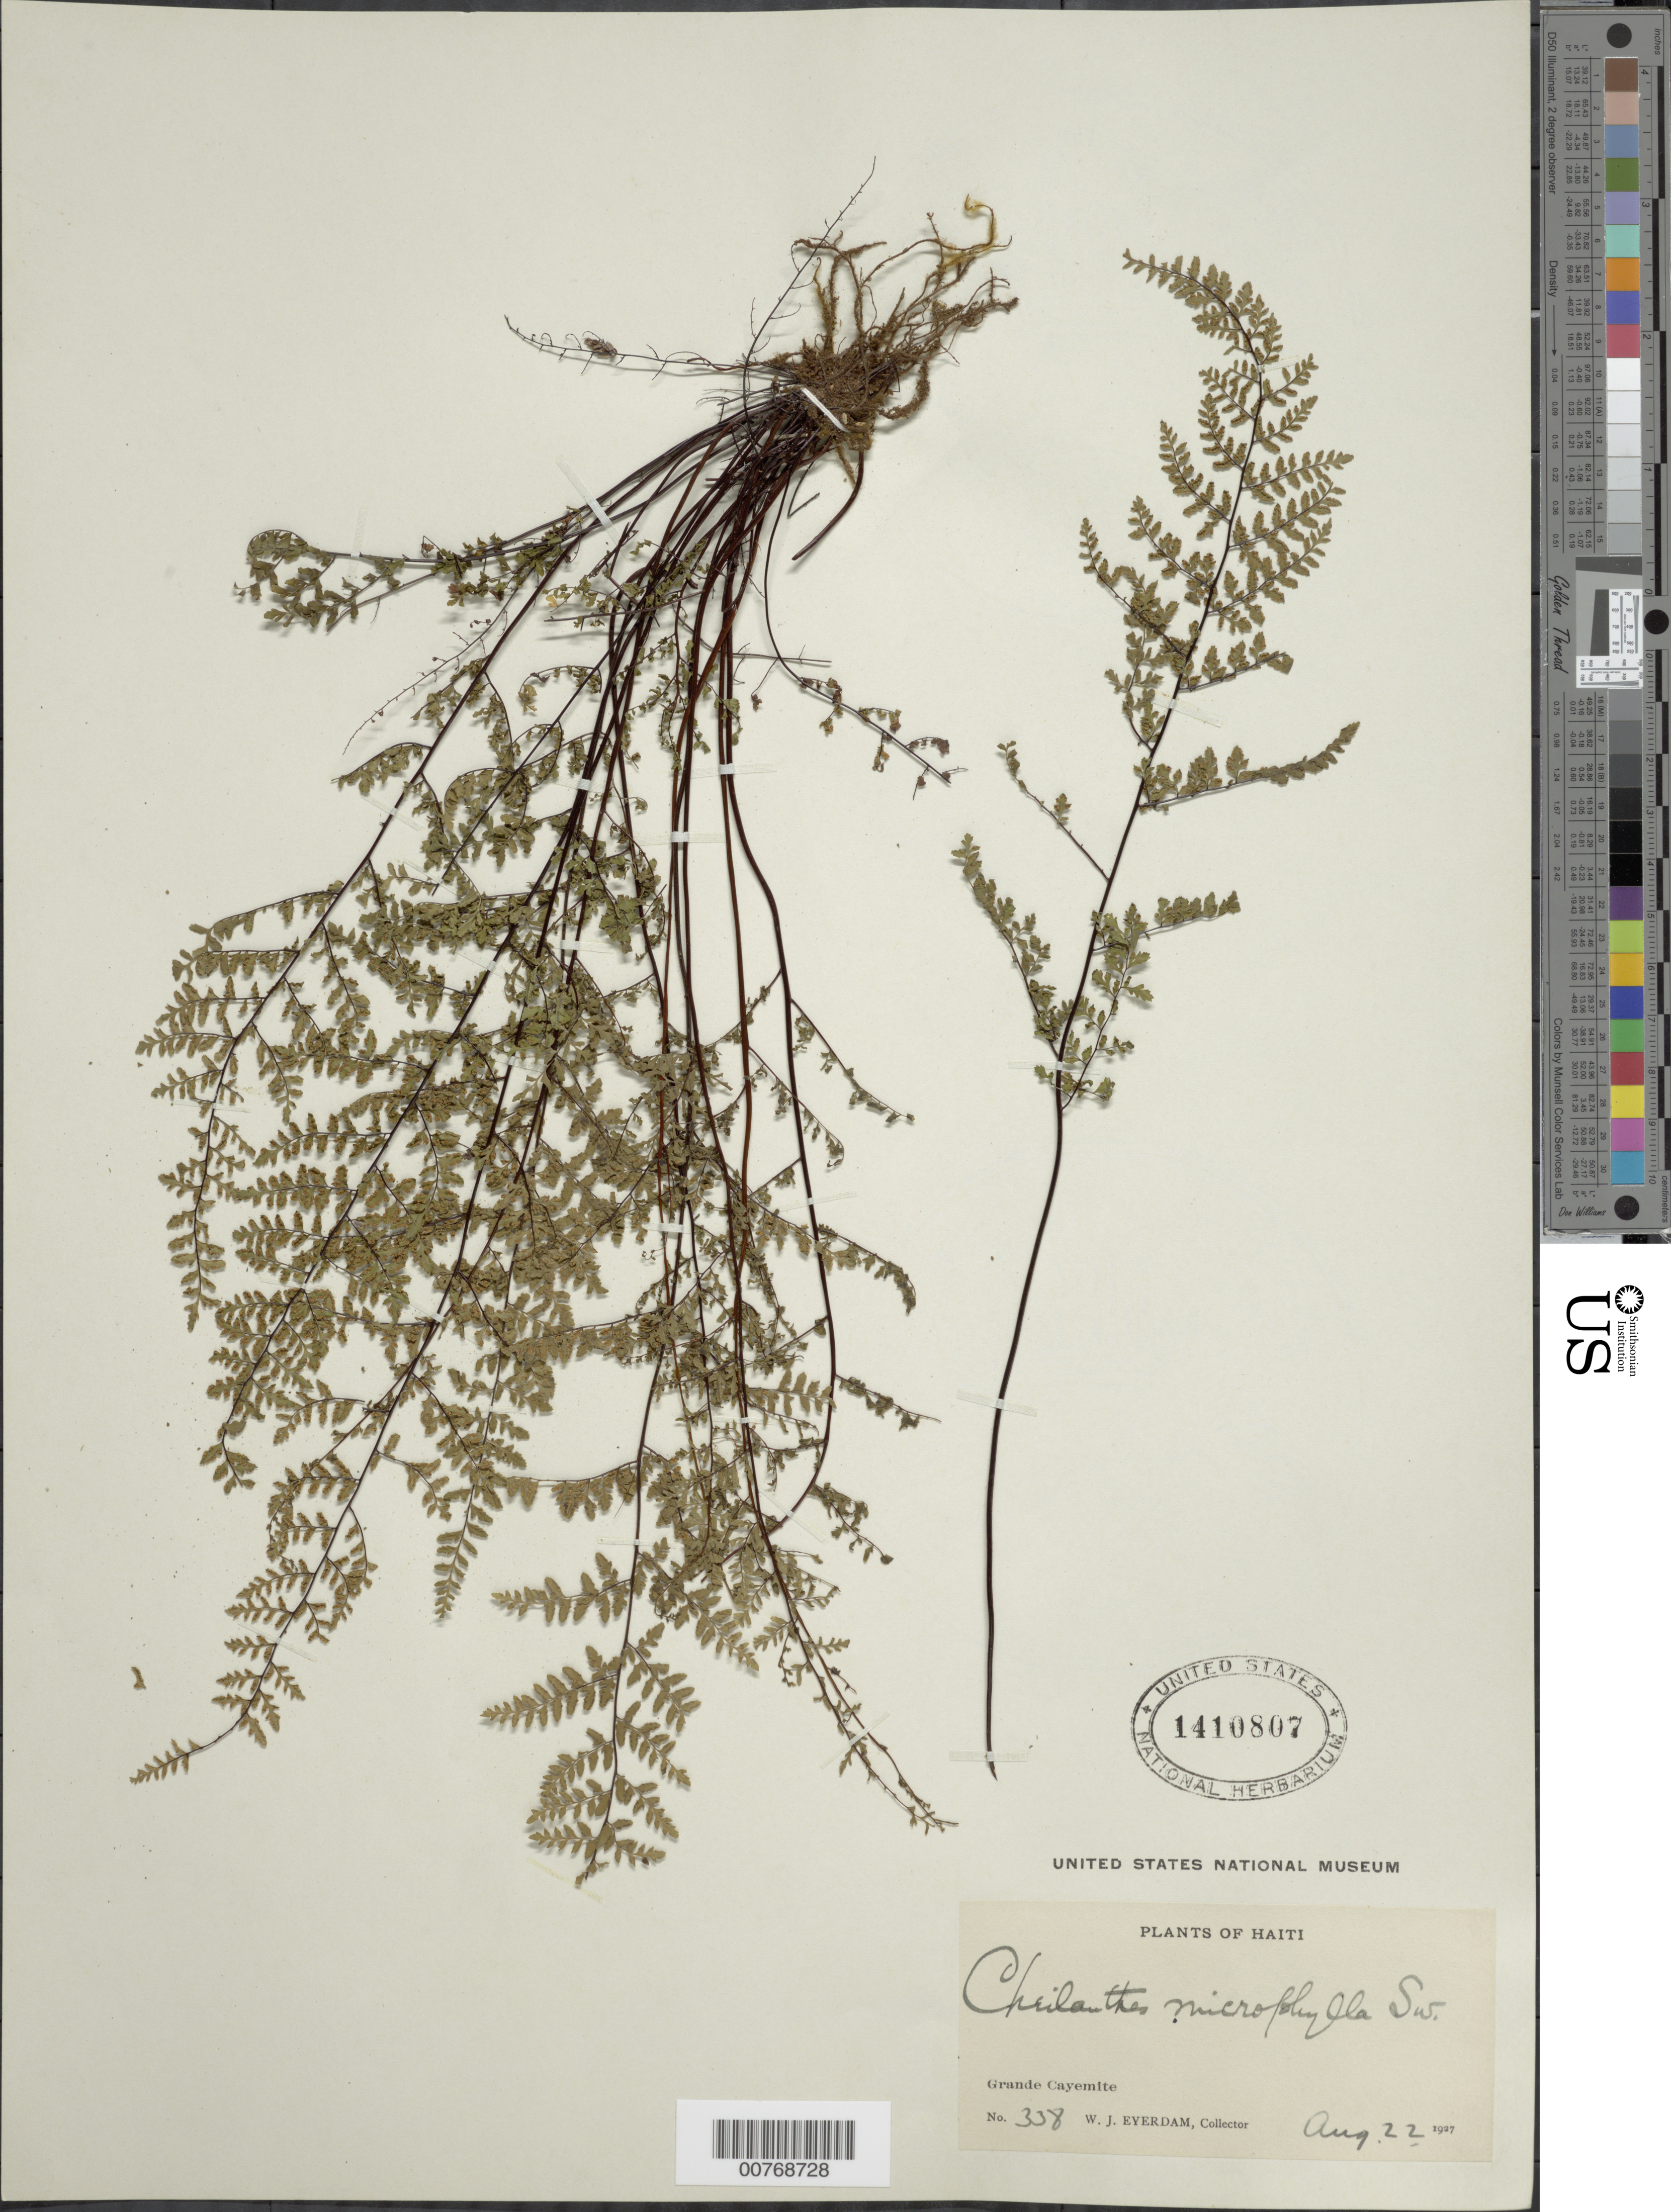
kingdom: Plantae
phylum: Tracheophyta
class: Polypodiopsida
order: Polypodiales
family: Pteridaceae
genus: Myriopteris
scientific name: Myriopteris microphylla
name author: (Sw.) Grusz & Windham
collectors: W. J. Eyerdam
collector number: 338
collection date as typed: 22 Aug 1927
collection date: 1927-08-22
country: Haiti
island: Grande Cayemite I.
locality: Grande Cayemite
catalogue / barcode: US 1410807